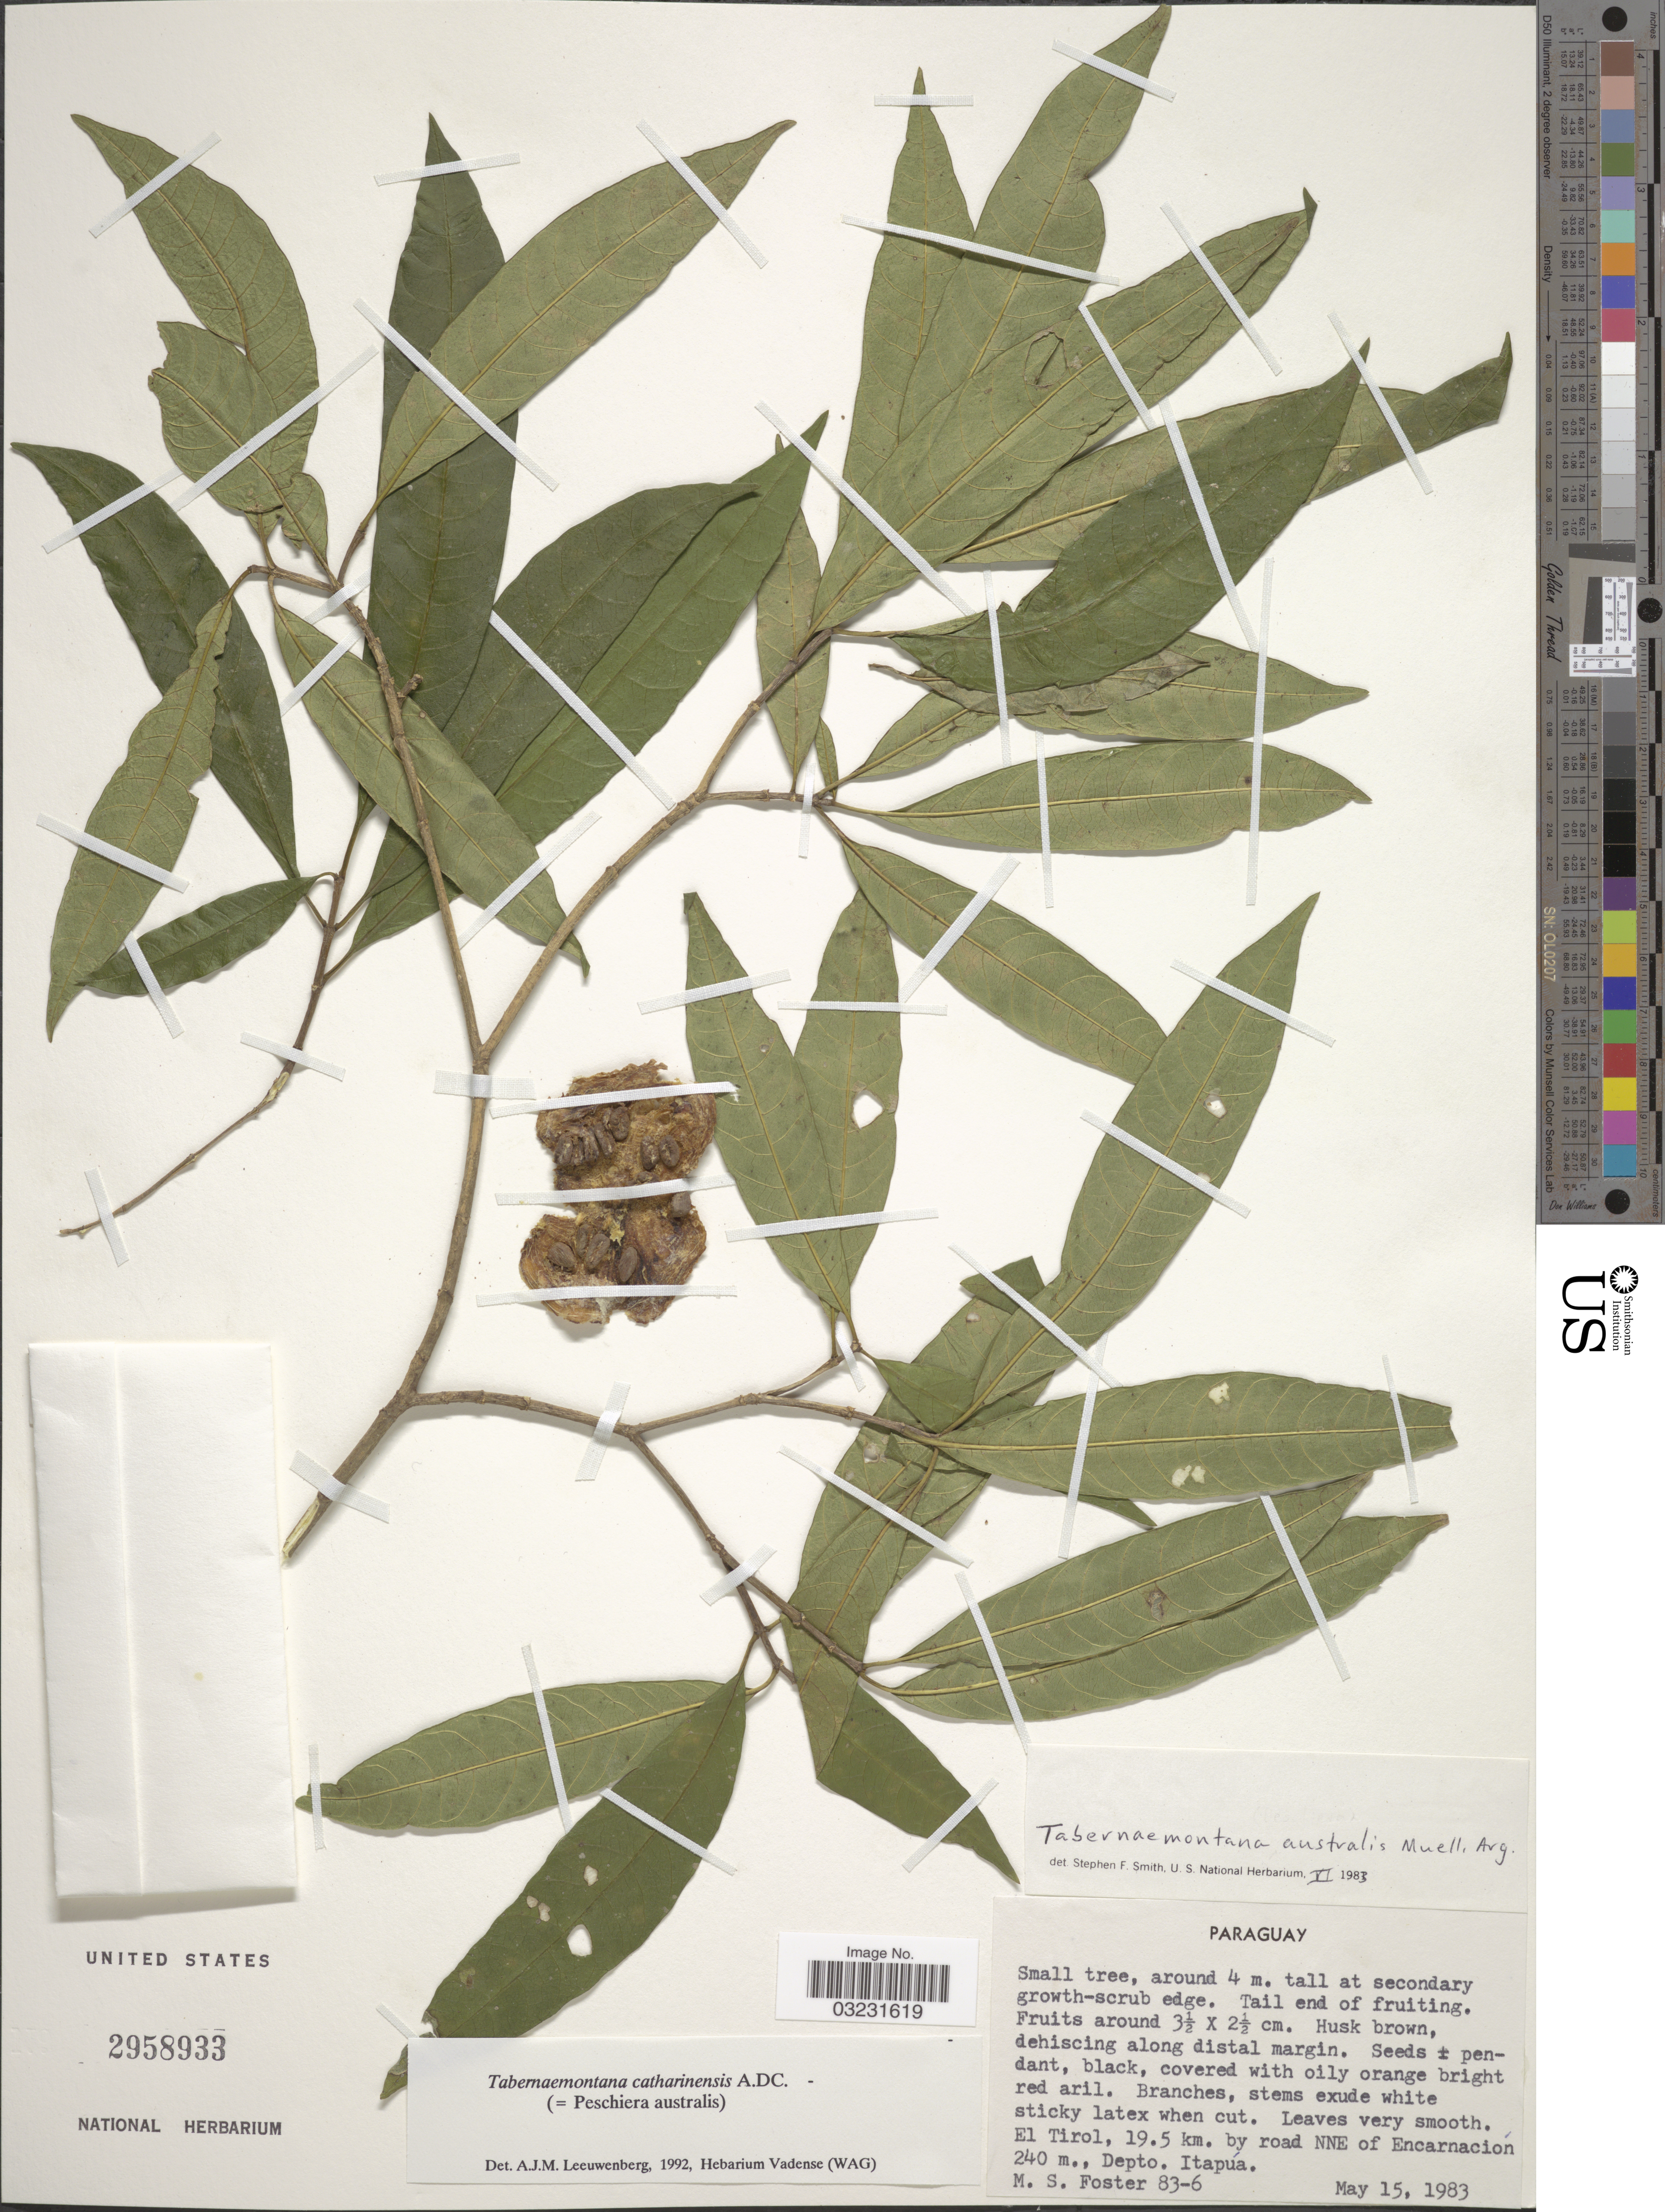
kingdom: Plantae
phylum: Tracheophyta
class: Magnoliopsida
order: Gentianales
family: Apocynaceae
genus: Tabernaemontana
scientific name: Tabernaemontana catharinensis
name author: A. DC.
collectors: M. Foster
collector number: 83-6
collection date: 1983-05-15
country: Paraguay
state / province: Itapua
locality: El Tirol, 19.5 km. by road NNE of Encarnación, Depto. Itapúa.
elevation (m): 240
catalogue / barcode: US 2958933